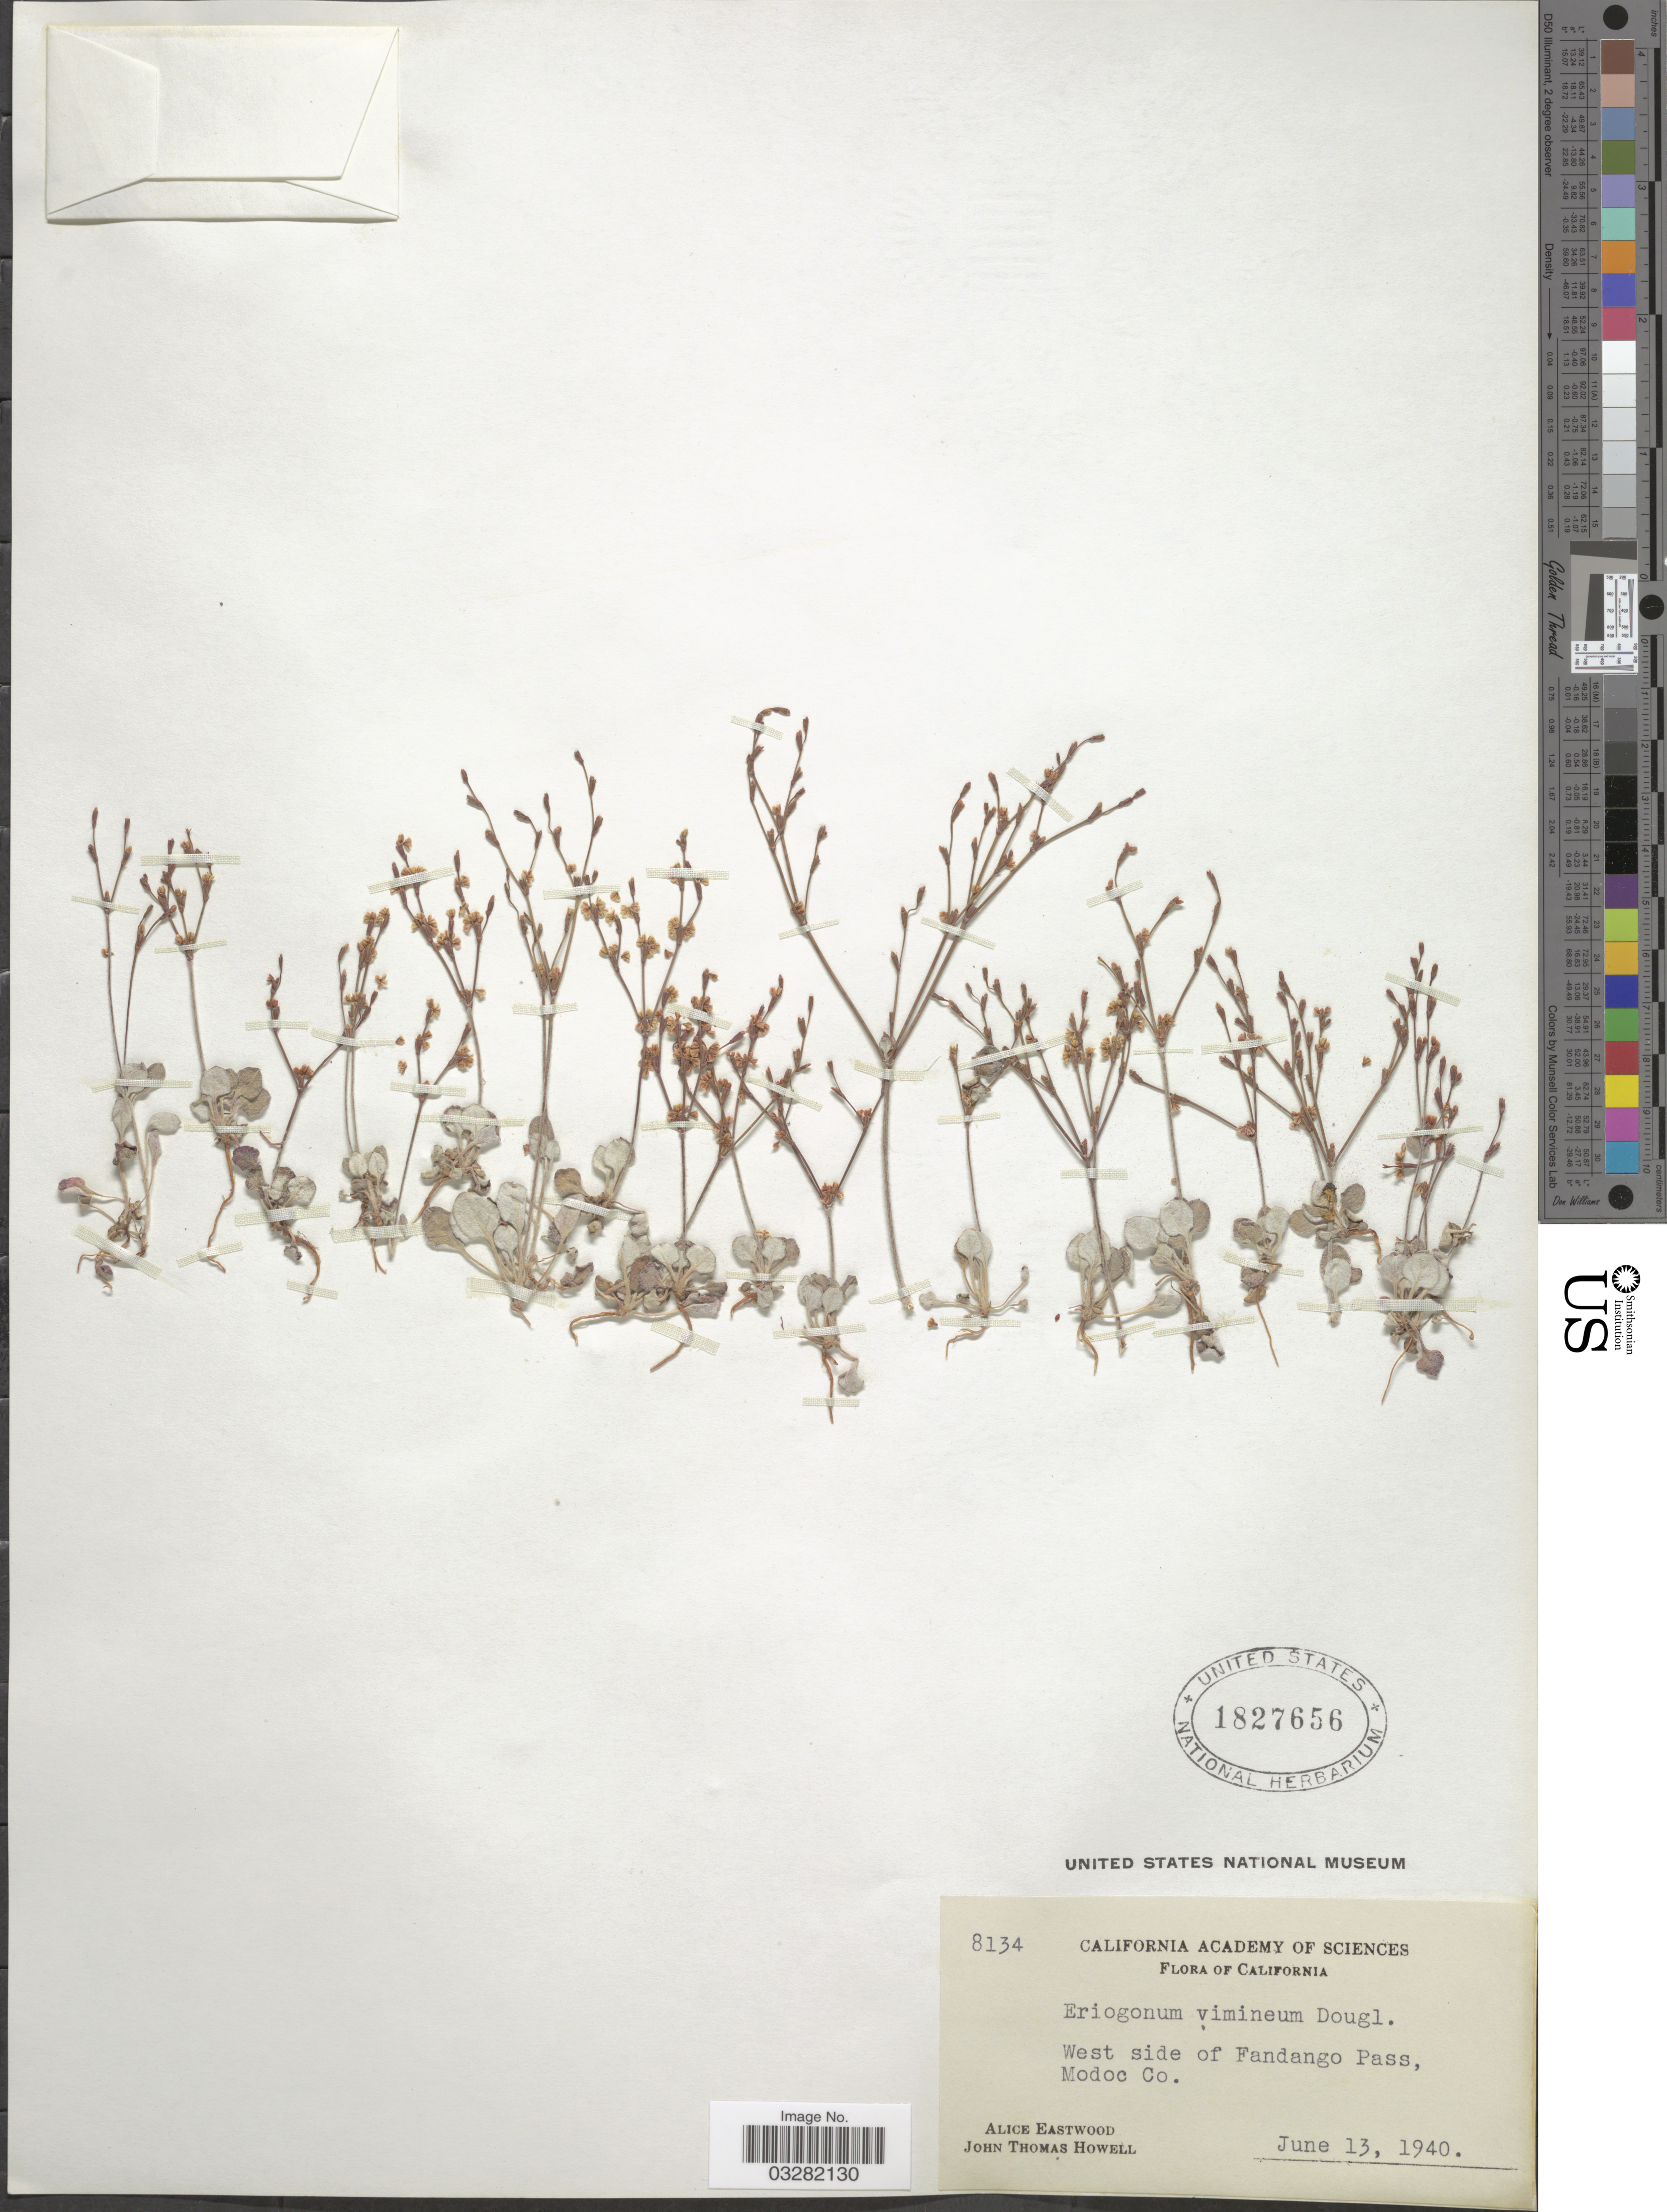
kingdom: Plantae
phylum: Tracheophyta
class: Magnoliopsida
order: Caryophyllales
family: Polygonaceae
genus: Eriogonum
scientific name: Eriogonum vimineum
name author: Douglas ex Benth.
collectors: A. Eastwood & J. T. Howell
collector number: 8134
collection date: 1940-06-13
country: United States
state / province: California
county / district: Modoc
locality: West side of Fandango Pass, Modoc Co.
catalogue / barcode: US 1827656